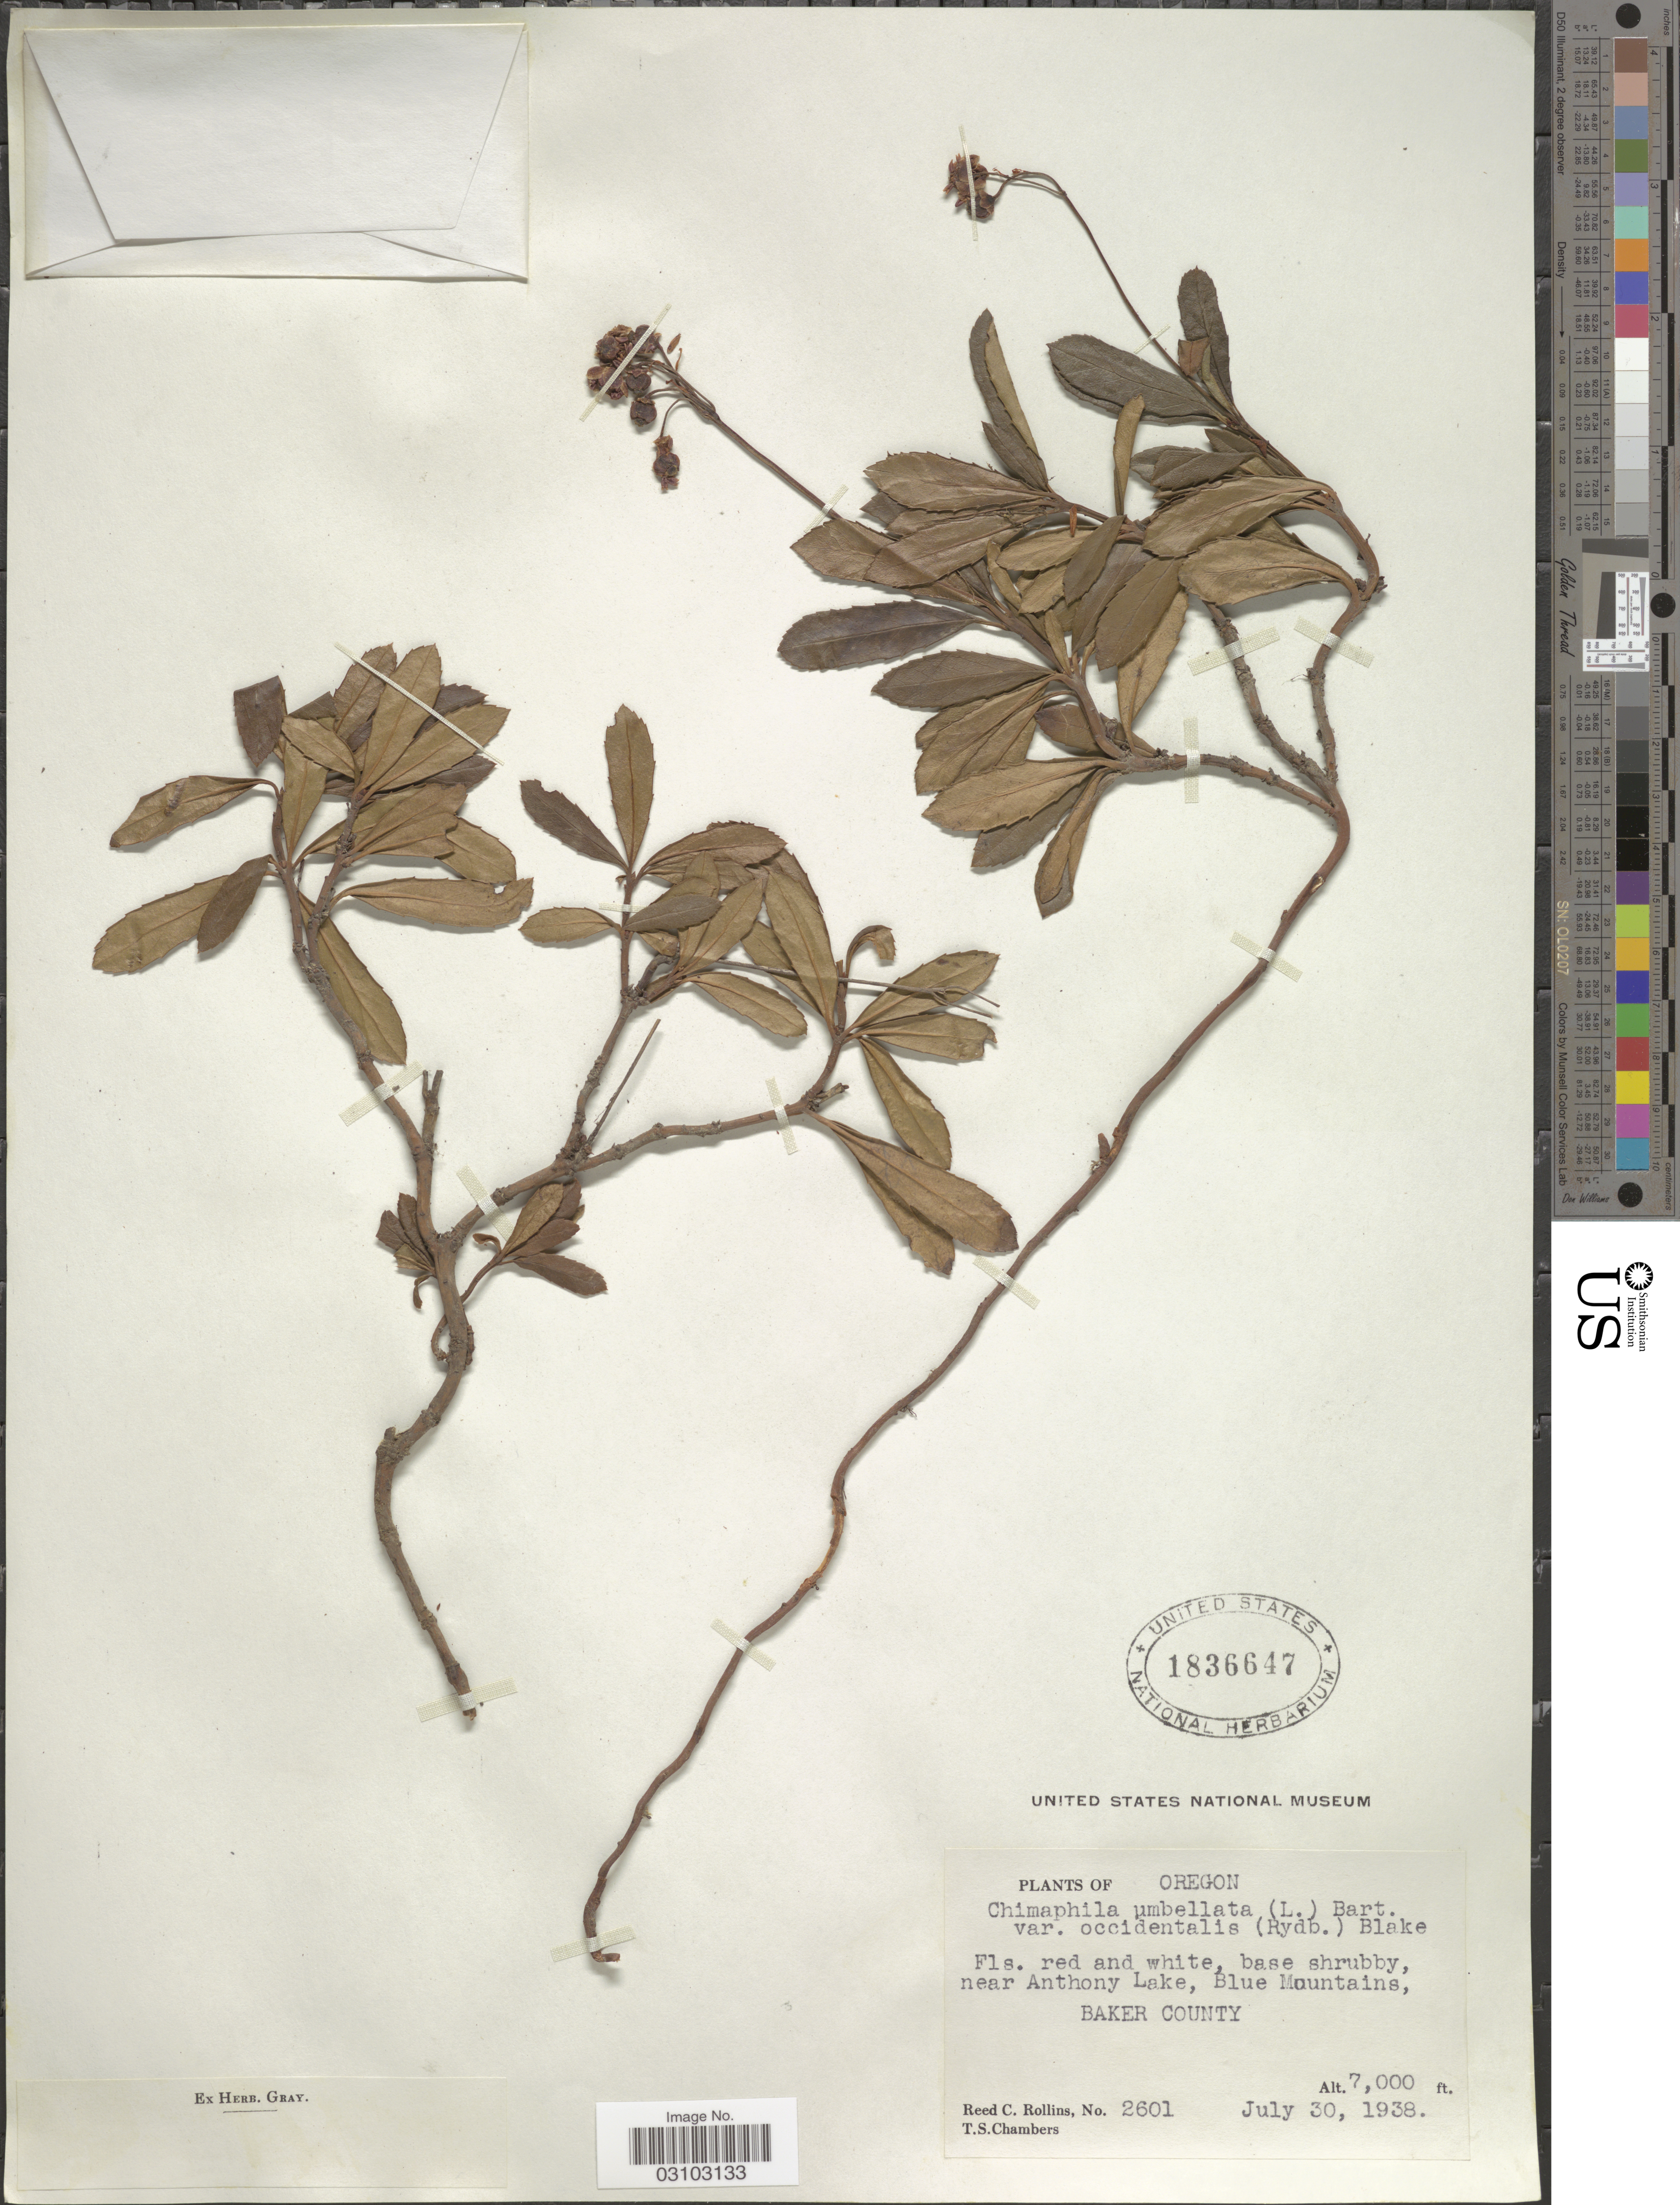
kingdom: Plantae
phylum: Tracheophyta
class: Magnoliopsida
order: Ericales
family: Ericaceae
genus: Chimaphila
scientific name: Chimaphila umbellata var. occidentalis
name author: (Rydb.) S.F. Blake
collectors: R. C. Rollins & T. Chambers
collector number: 2601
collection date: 1938-07-30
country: United States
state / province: Oregon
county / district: Baker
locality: Near Anthony Lake, Blue Mountains, Baker County.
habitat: near lake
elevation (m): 2134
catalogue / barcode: US 1836647